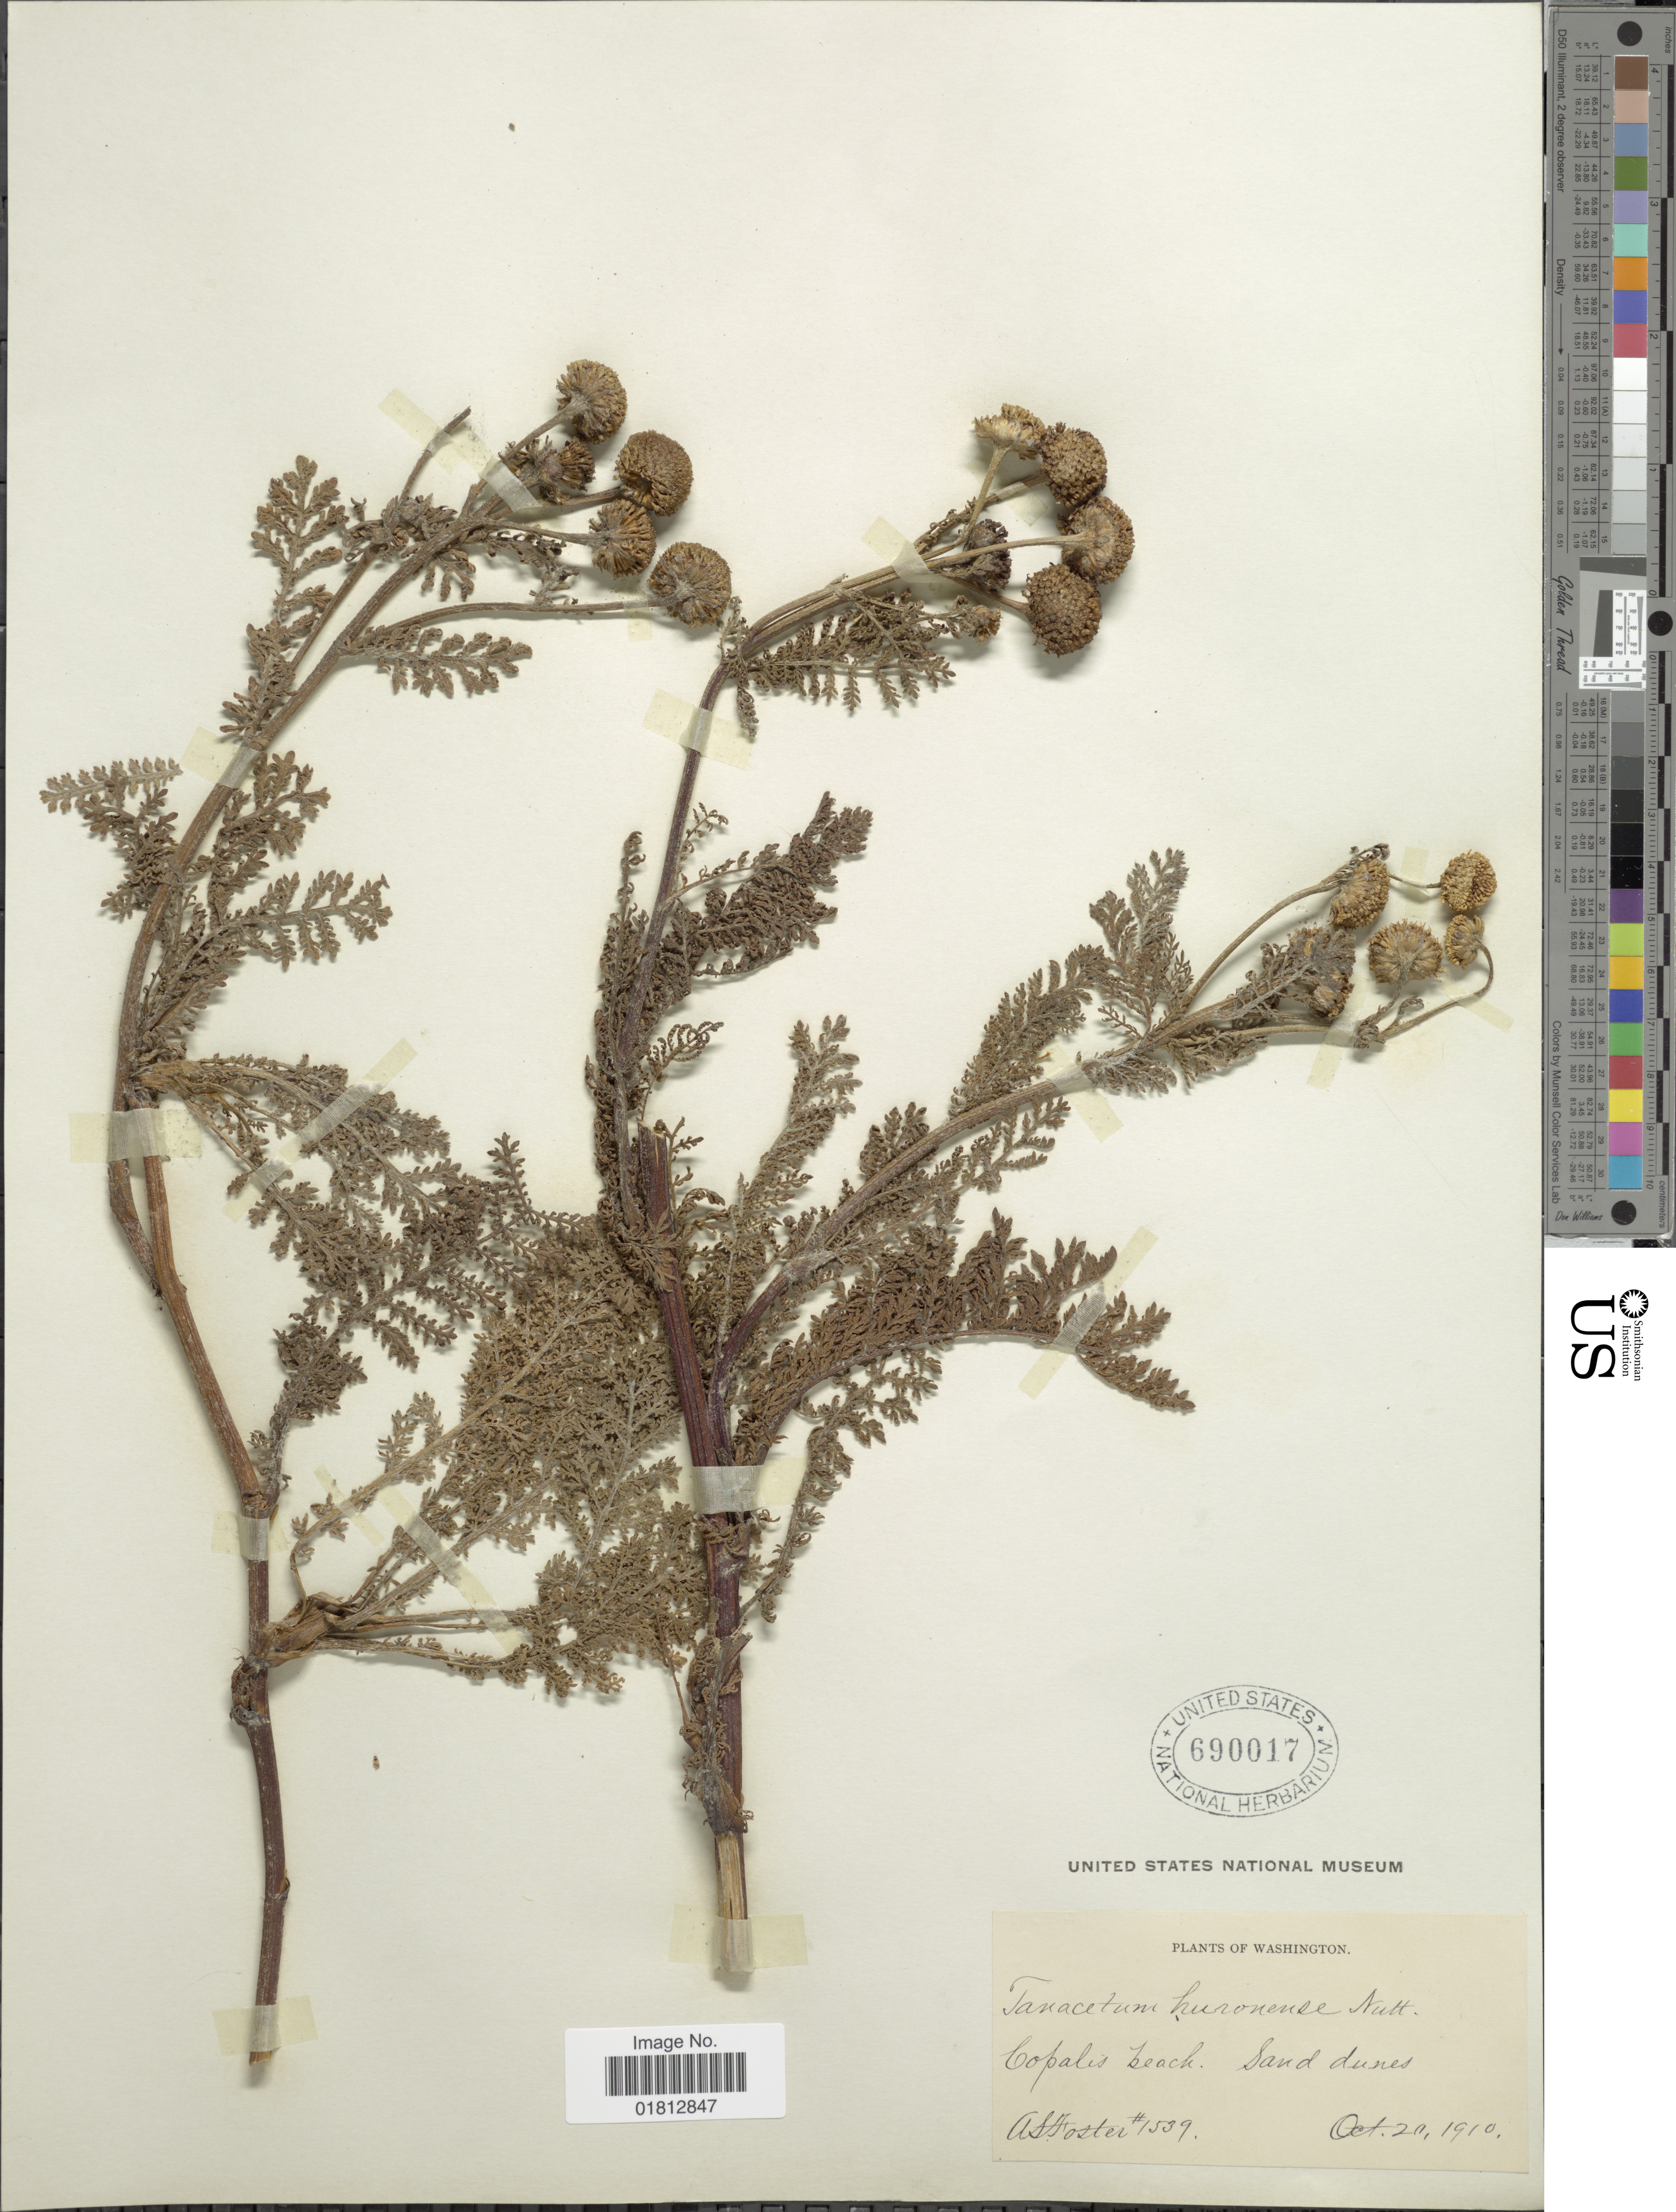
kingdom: Plantae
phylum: Tracheophyta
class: Magnoliopsida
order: Asterales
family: Asteraceae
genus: Tanacetum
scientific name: Tanacetum douglasii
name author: DC.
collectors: A. S. Foster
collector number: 1539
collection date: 1910-10-20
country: United States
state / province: Washington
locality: Copalis beach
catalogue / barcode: US 690017